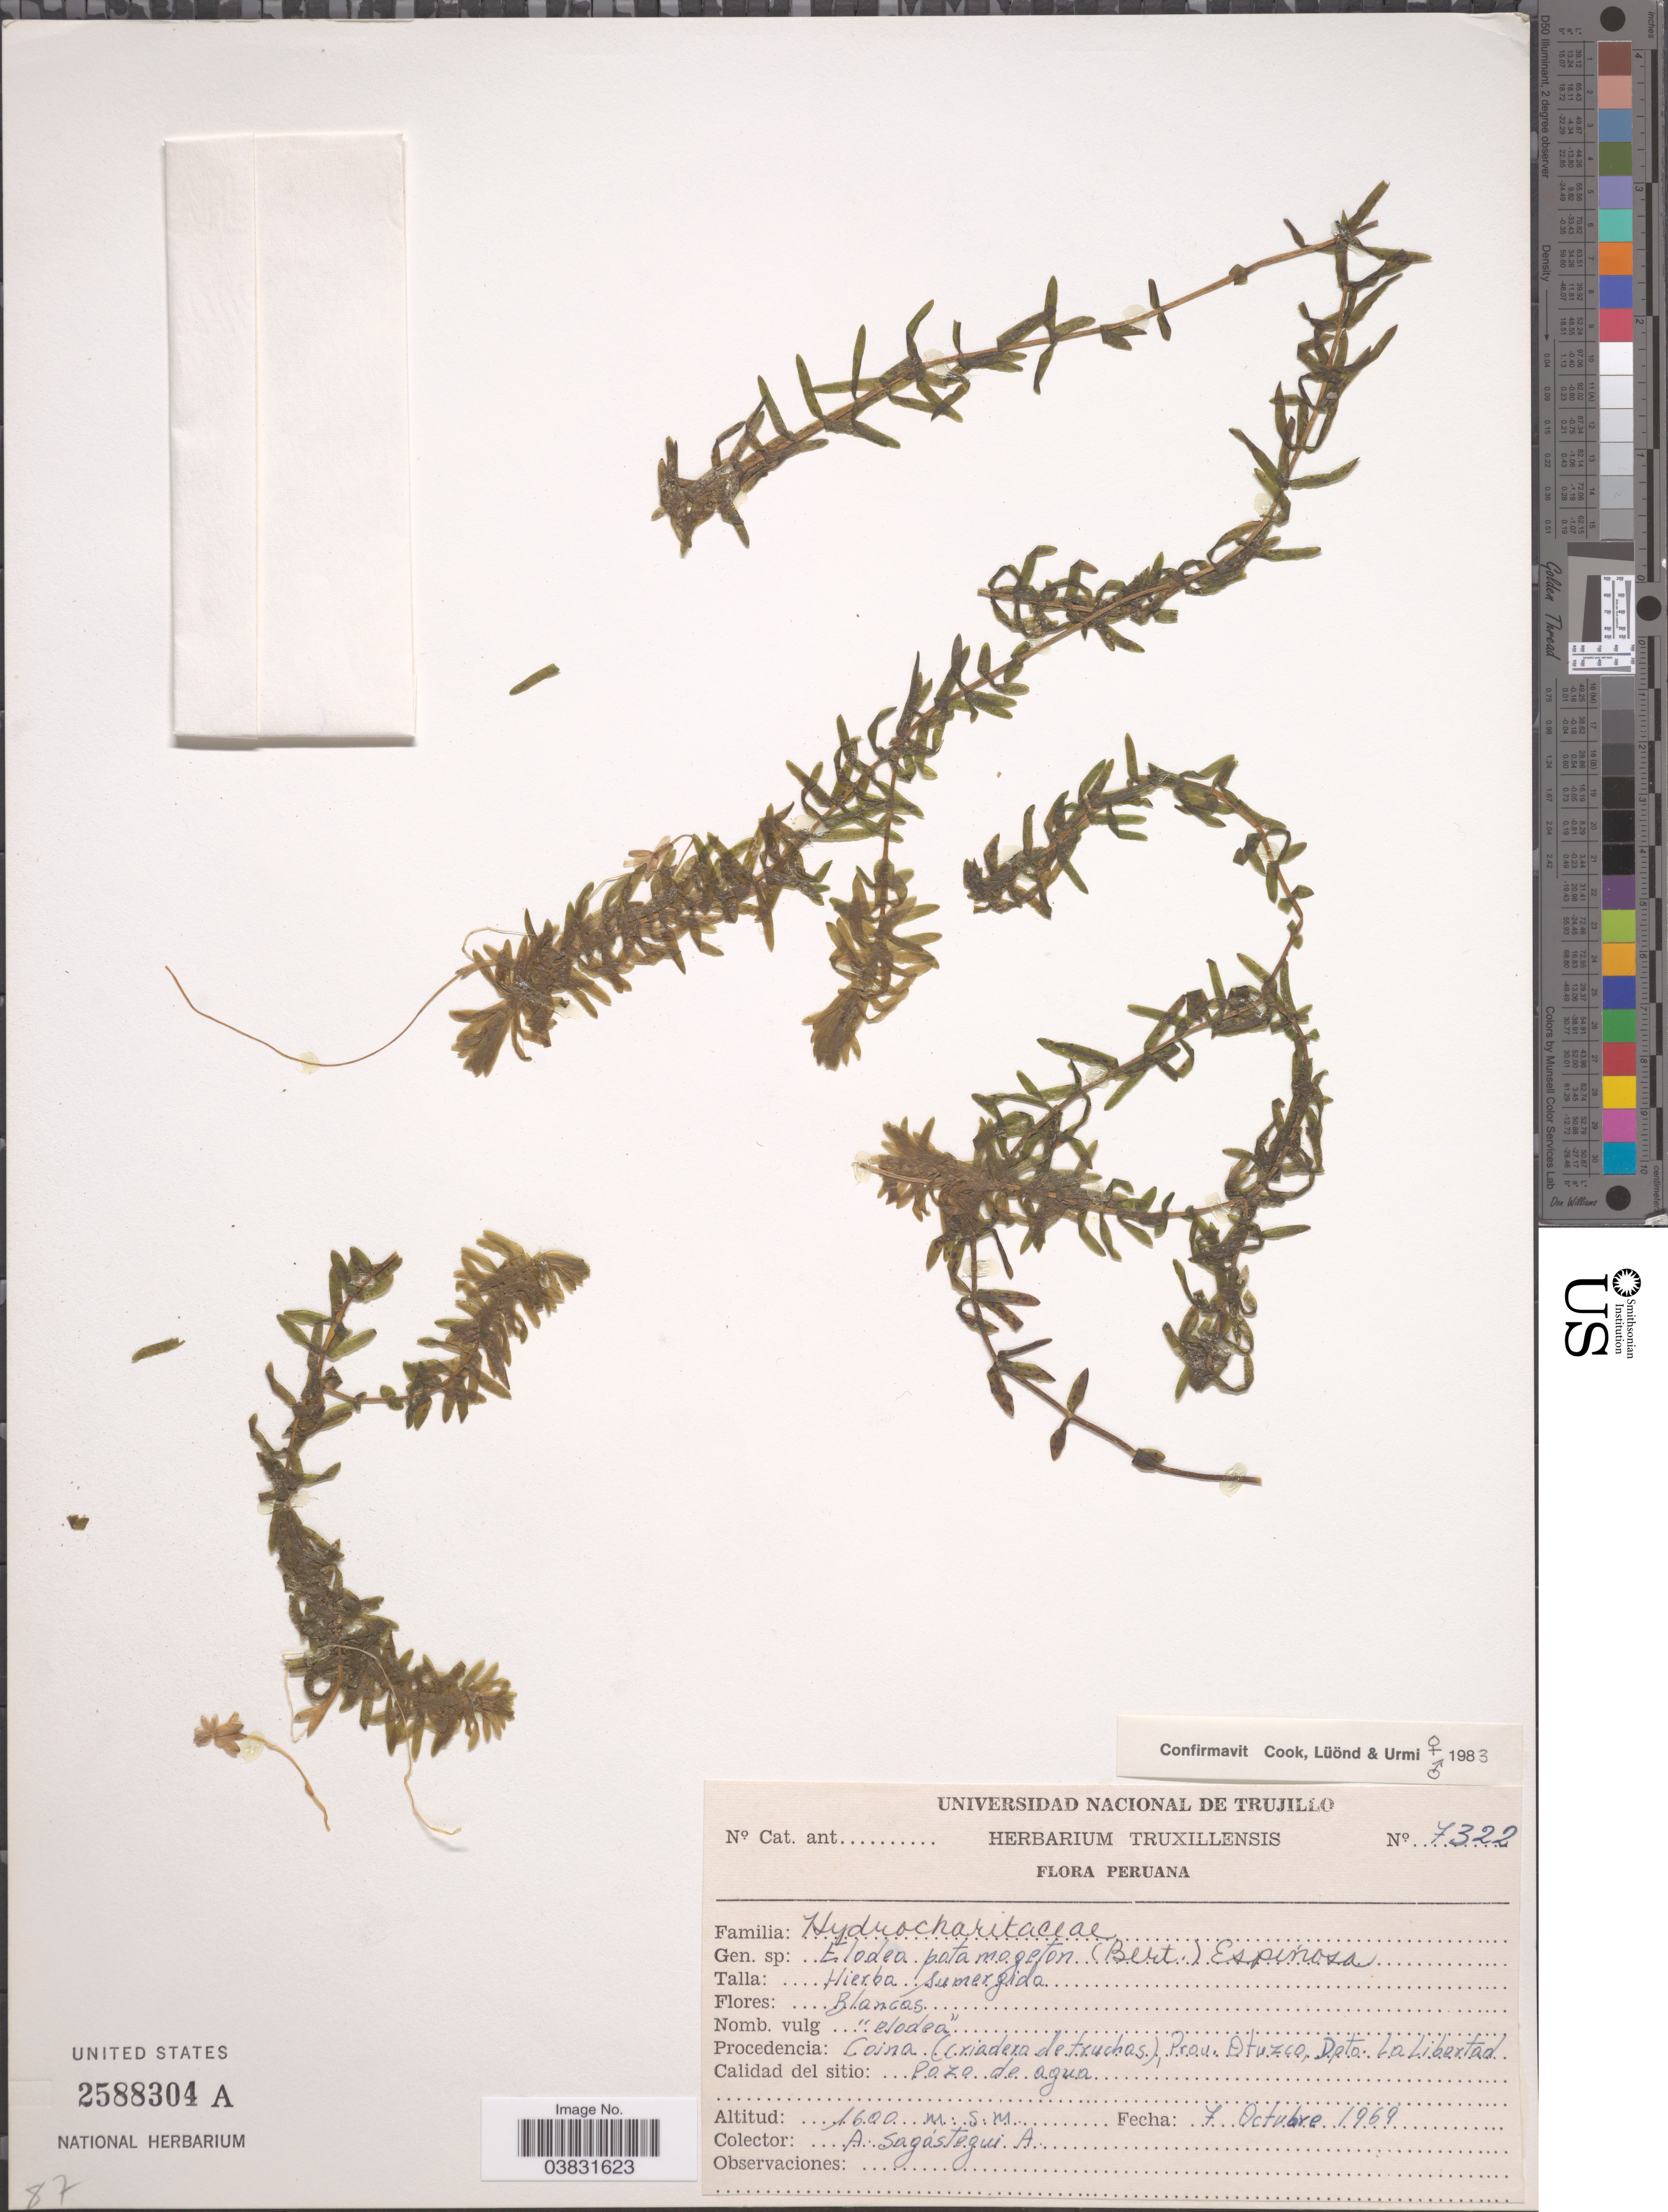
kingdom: Plantae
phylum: Tracheophyta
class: Liliopsida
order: Alismatales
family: Hydrocharitaceae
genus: Elodea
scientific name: Elodea potamogeton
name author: (Bertero) Espinosa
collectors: A. Sagástegui A.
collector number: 7322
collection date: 1969-10-07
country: Peru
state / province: La Libertad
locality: Coina (criadero de fruchos), Prov. Otuzco, Dpto. La Libertad.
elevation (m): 1600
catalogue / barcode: US 2588304A